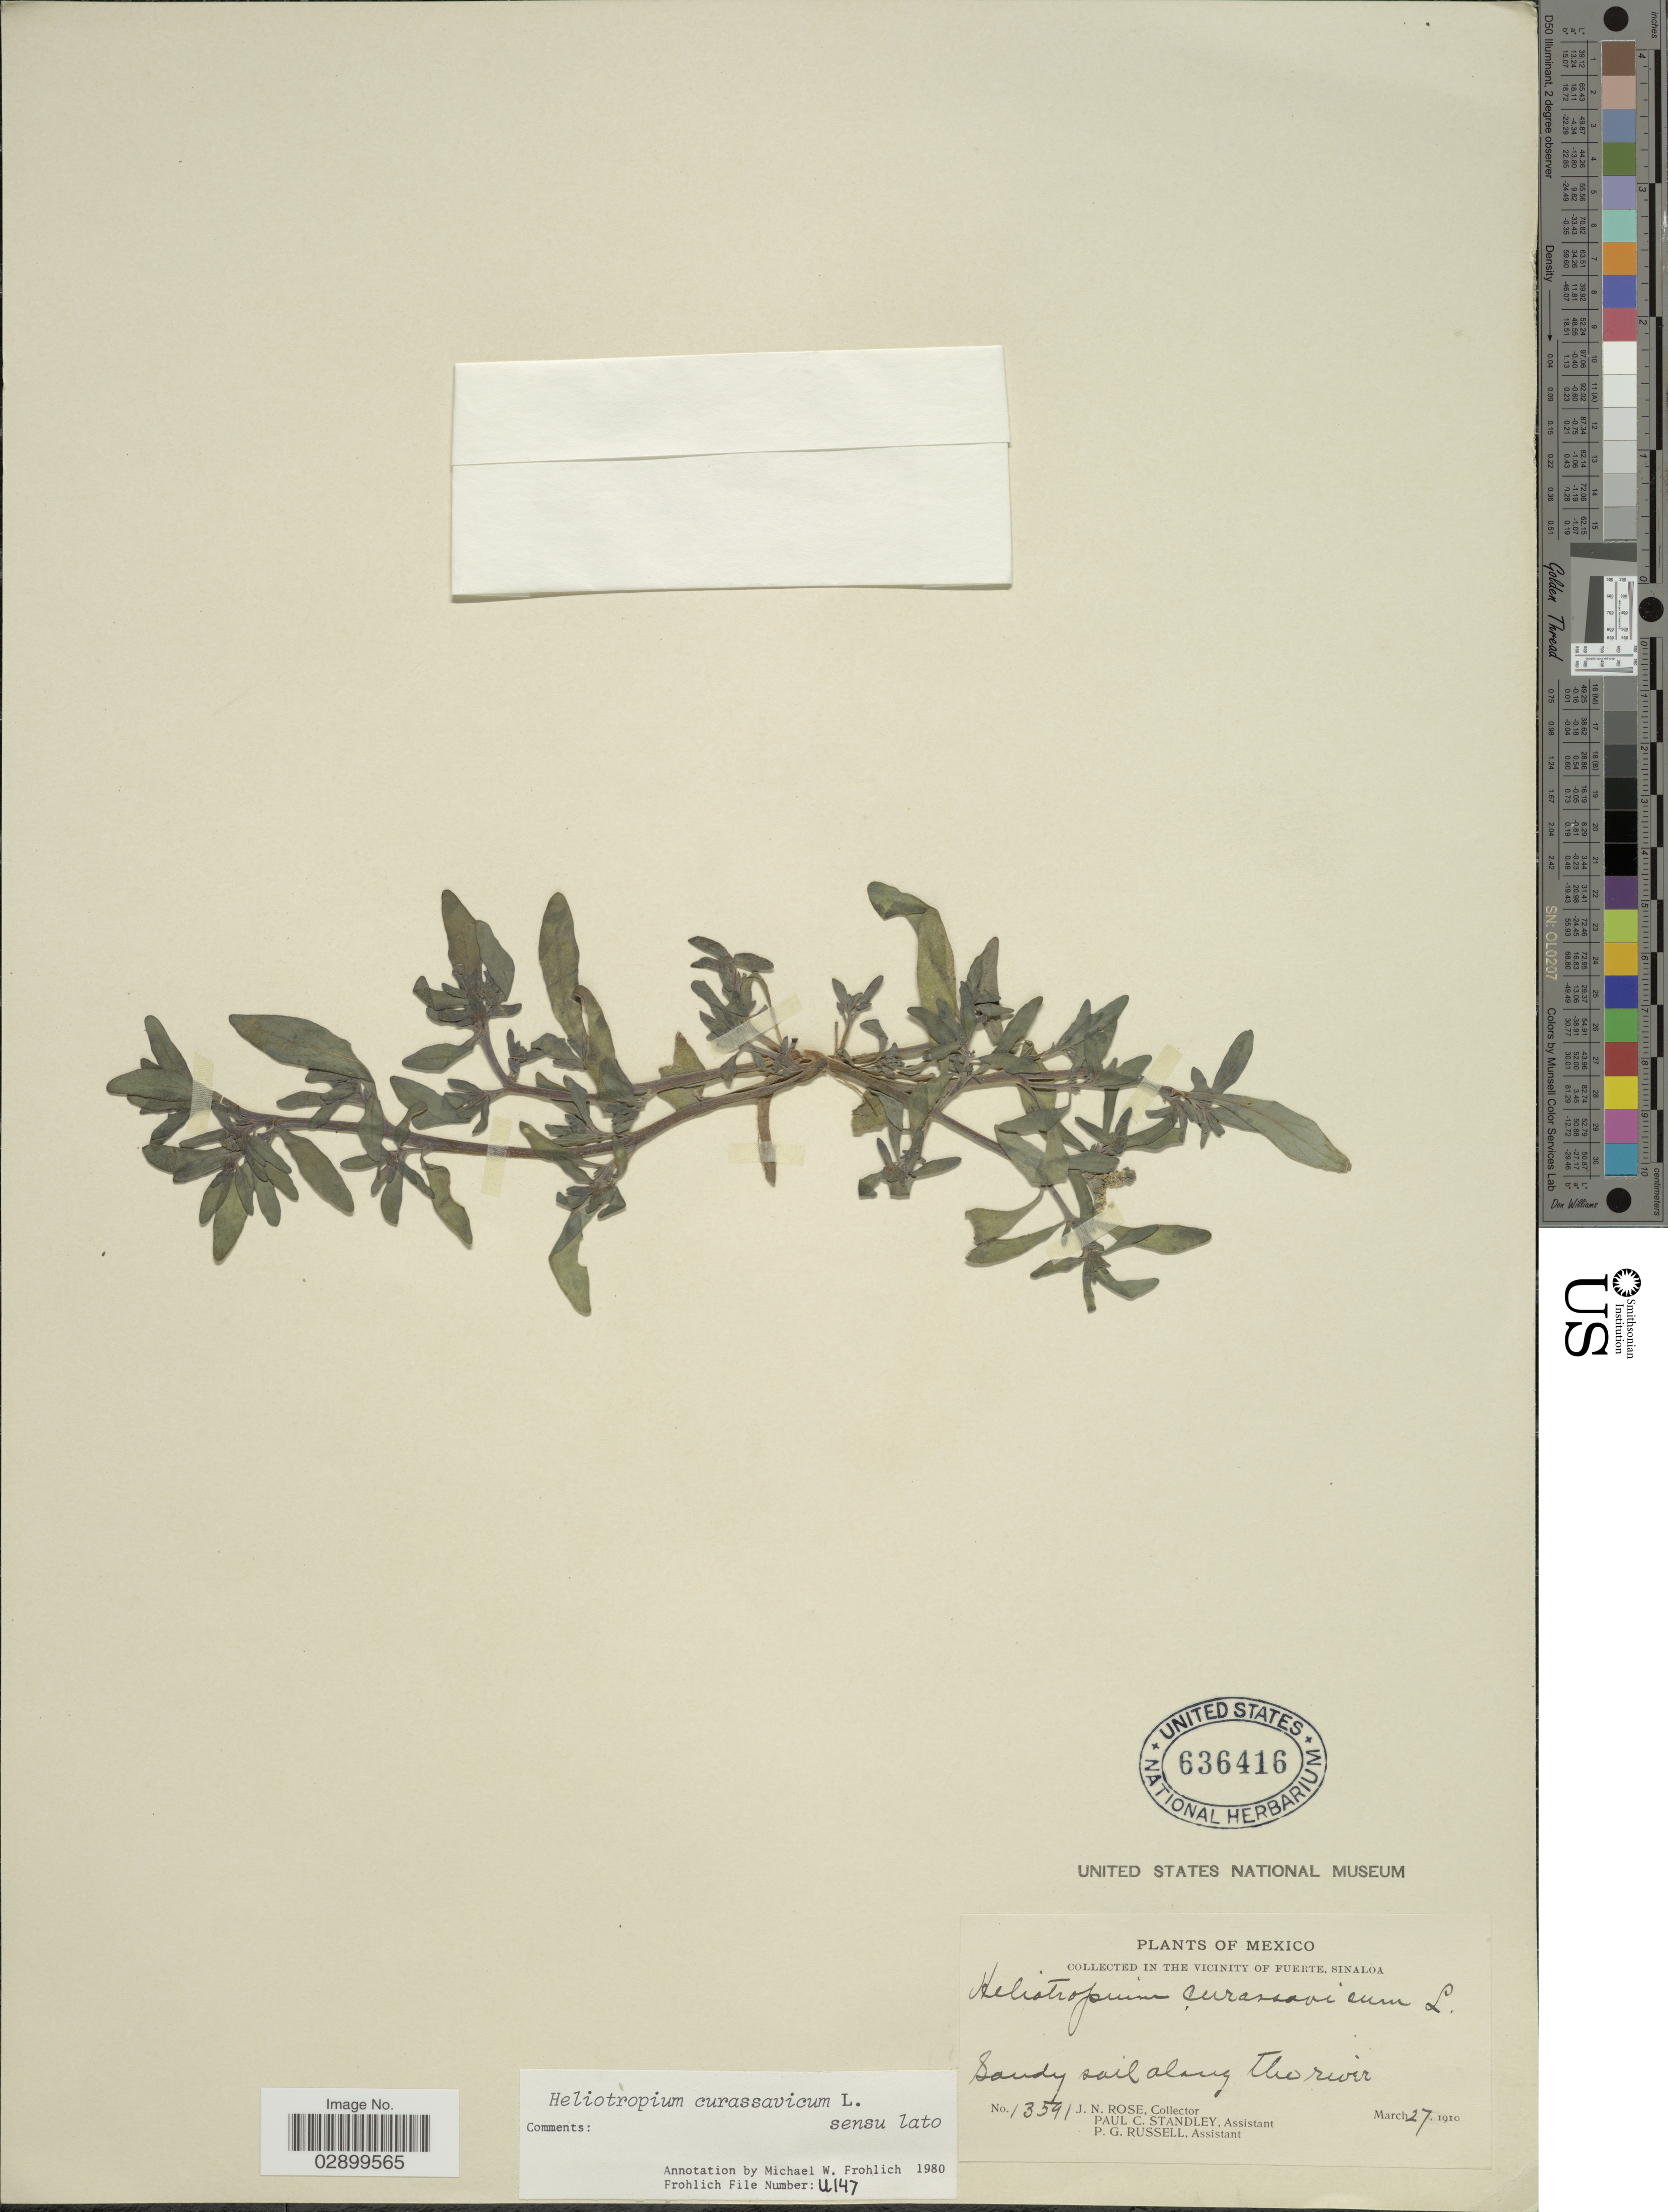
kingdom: Plantae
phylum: Tracheophyta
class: Magnoliopsida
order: Boraginales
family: Heliotropiaceae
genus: Heliotropium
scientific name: Heliotropium curassavicum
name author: L.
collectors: J. N. Rose, P. C. Standley & P. G. Russell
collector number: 13591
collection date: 1910-03-27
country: Mexico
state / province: Sinaloa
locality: In the vicinity of Fuerte. Sandy soil along the river.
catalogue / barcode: US 636416